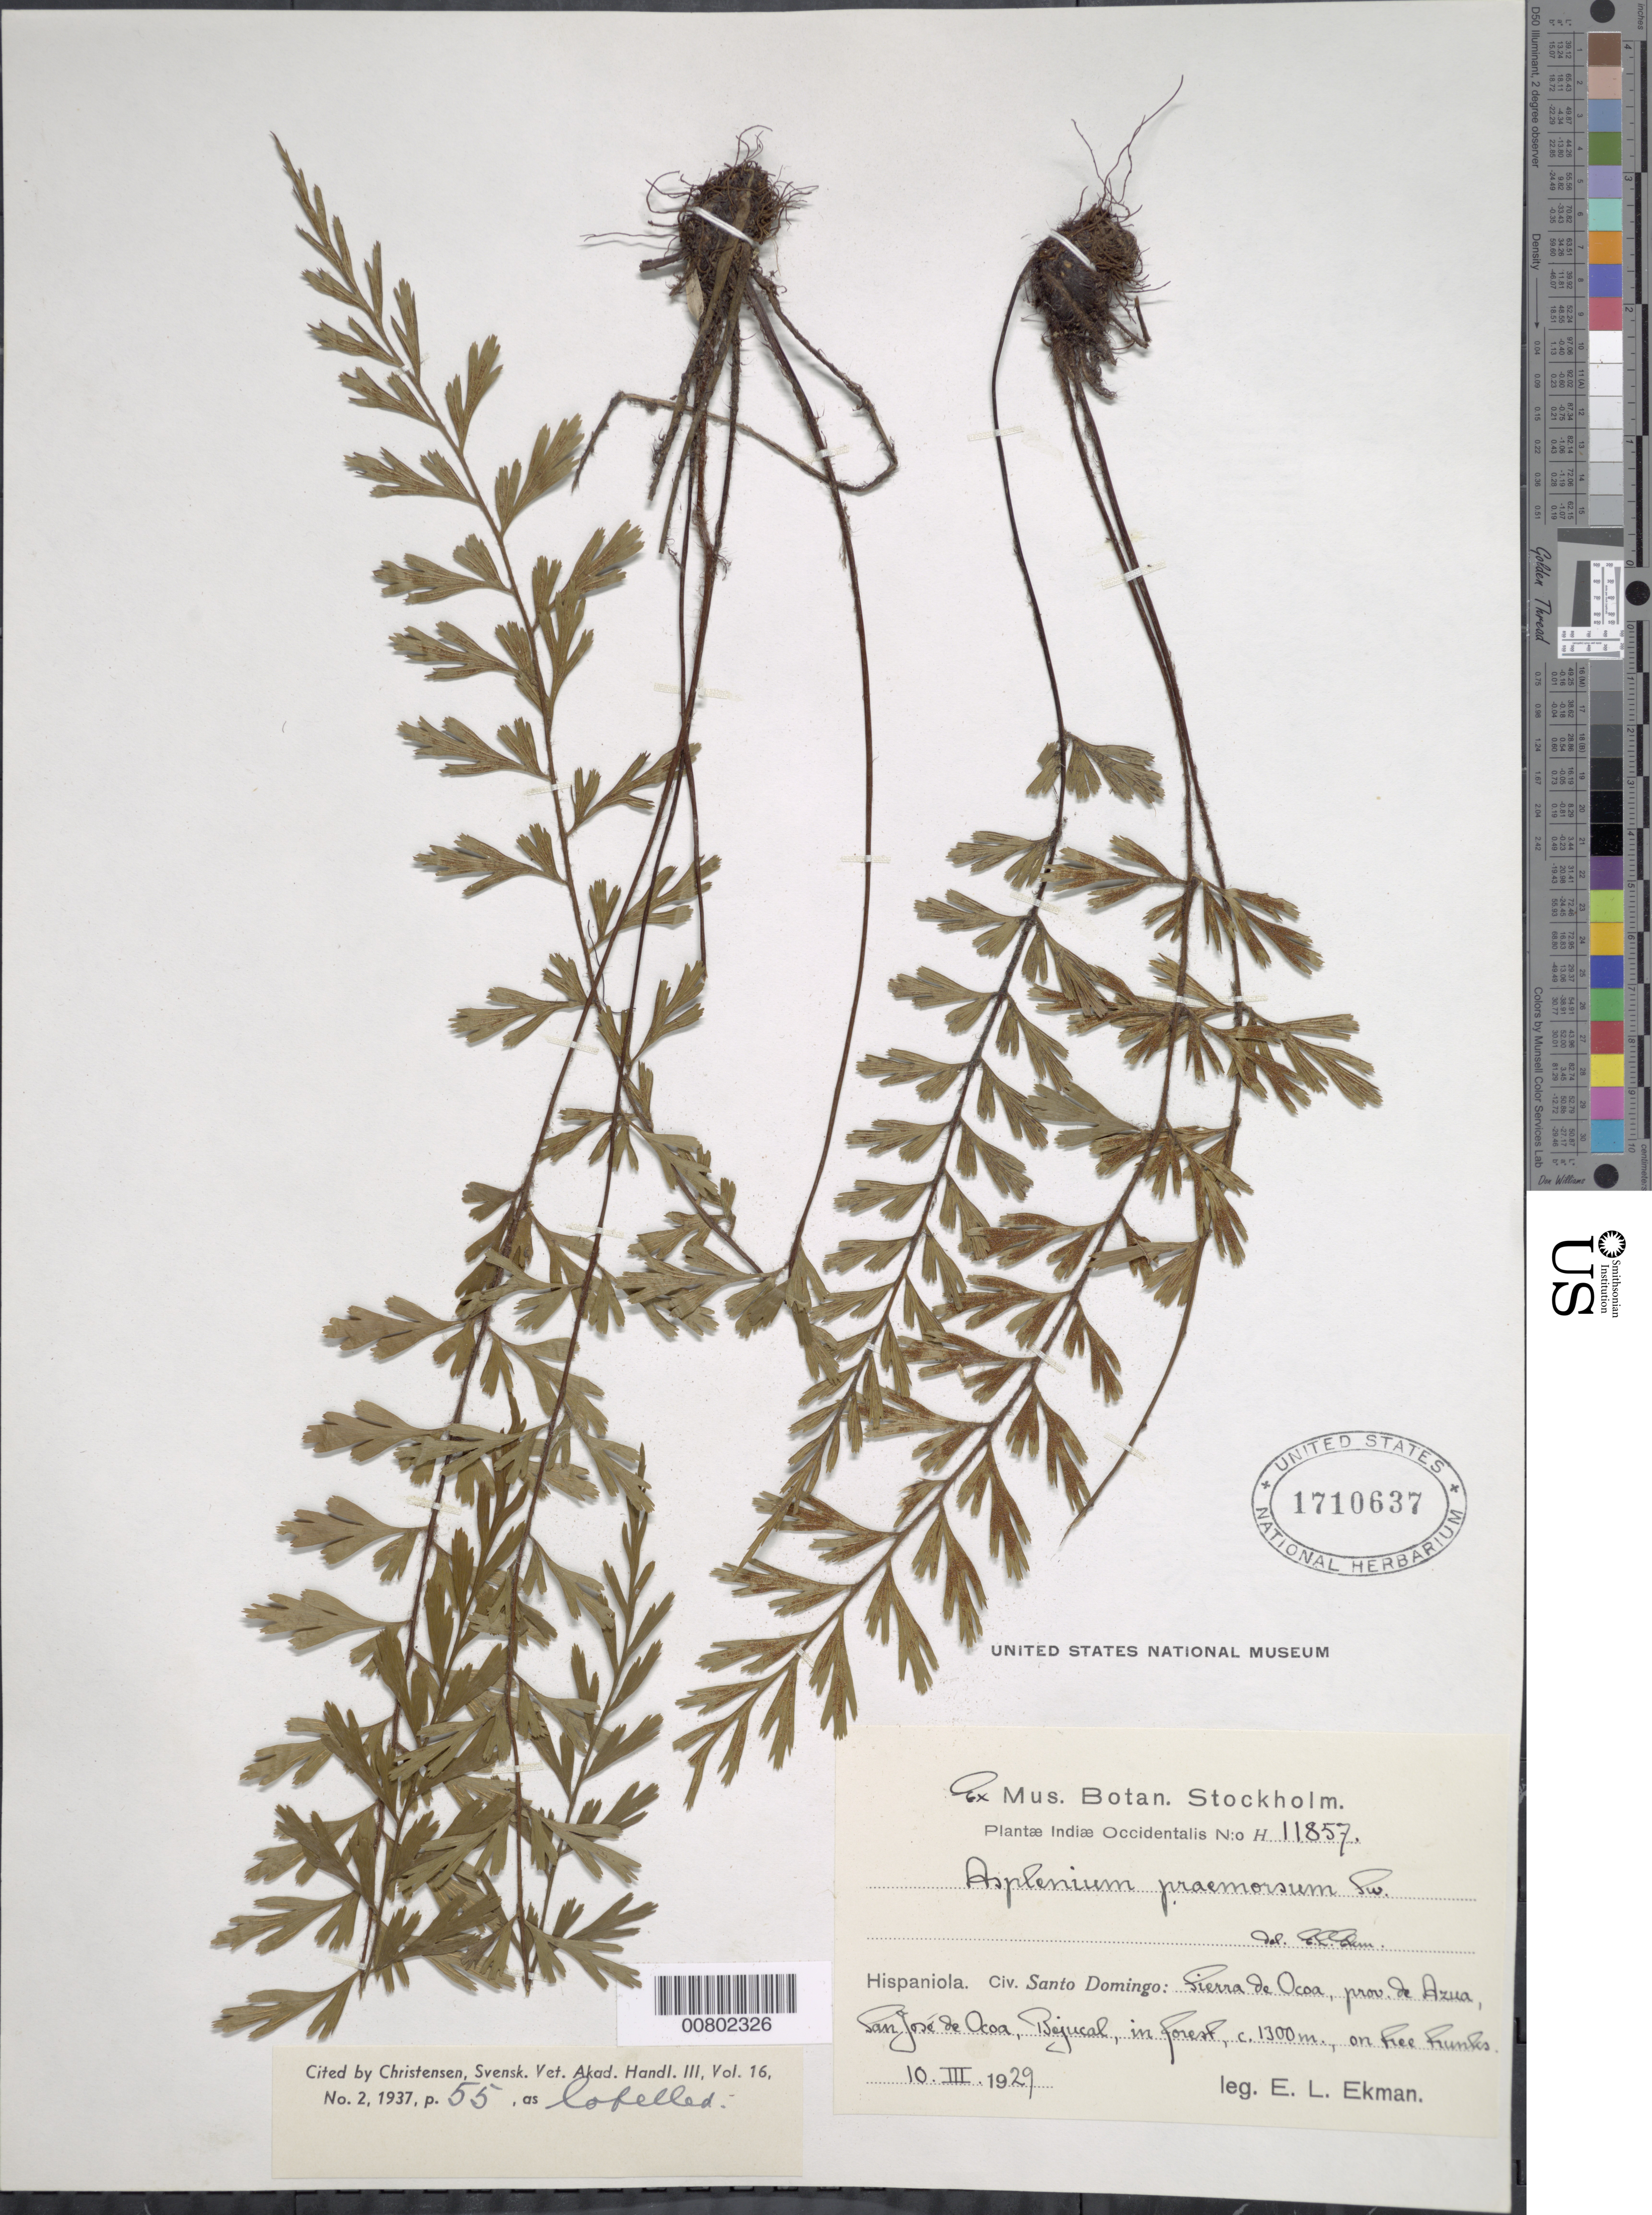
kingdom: Plantae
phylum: Tracheophyta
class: Polypodiopsida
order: Polypodiales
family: Aspleniaceae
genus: Asplenium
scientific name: Asplenium praemorsum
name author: Sw.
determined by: Christensen, C. F. A.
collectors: E. L. Ekman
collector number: H 11857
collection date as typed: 10 Mar 1929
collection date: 1929-03-10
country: Dominican Republic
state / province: Azua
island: Hispaniola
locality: Sierra de Ocoa, San José de Ocoa, Bejucal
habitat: Forest, on tree trunks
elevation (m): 1300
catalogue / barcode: US 1710637